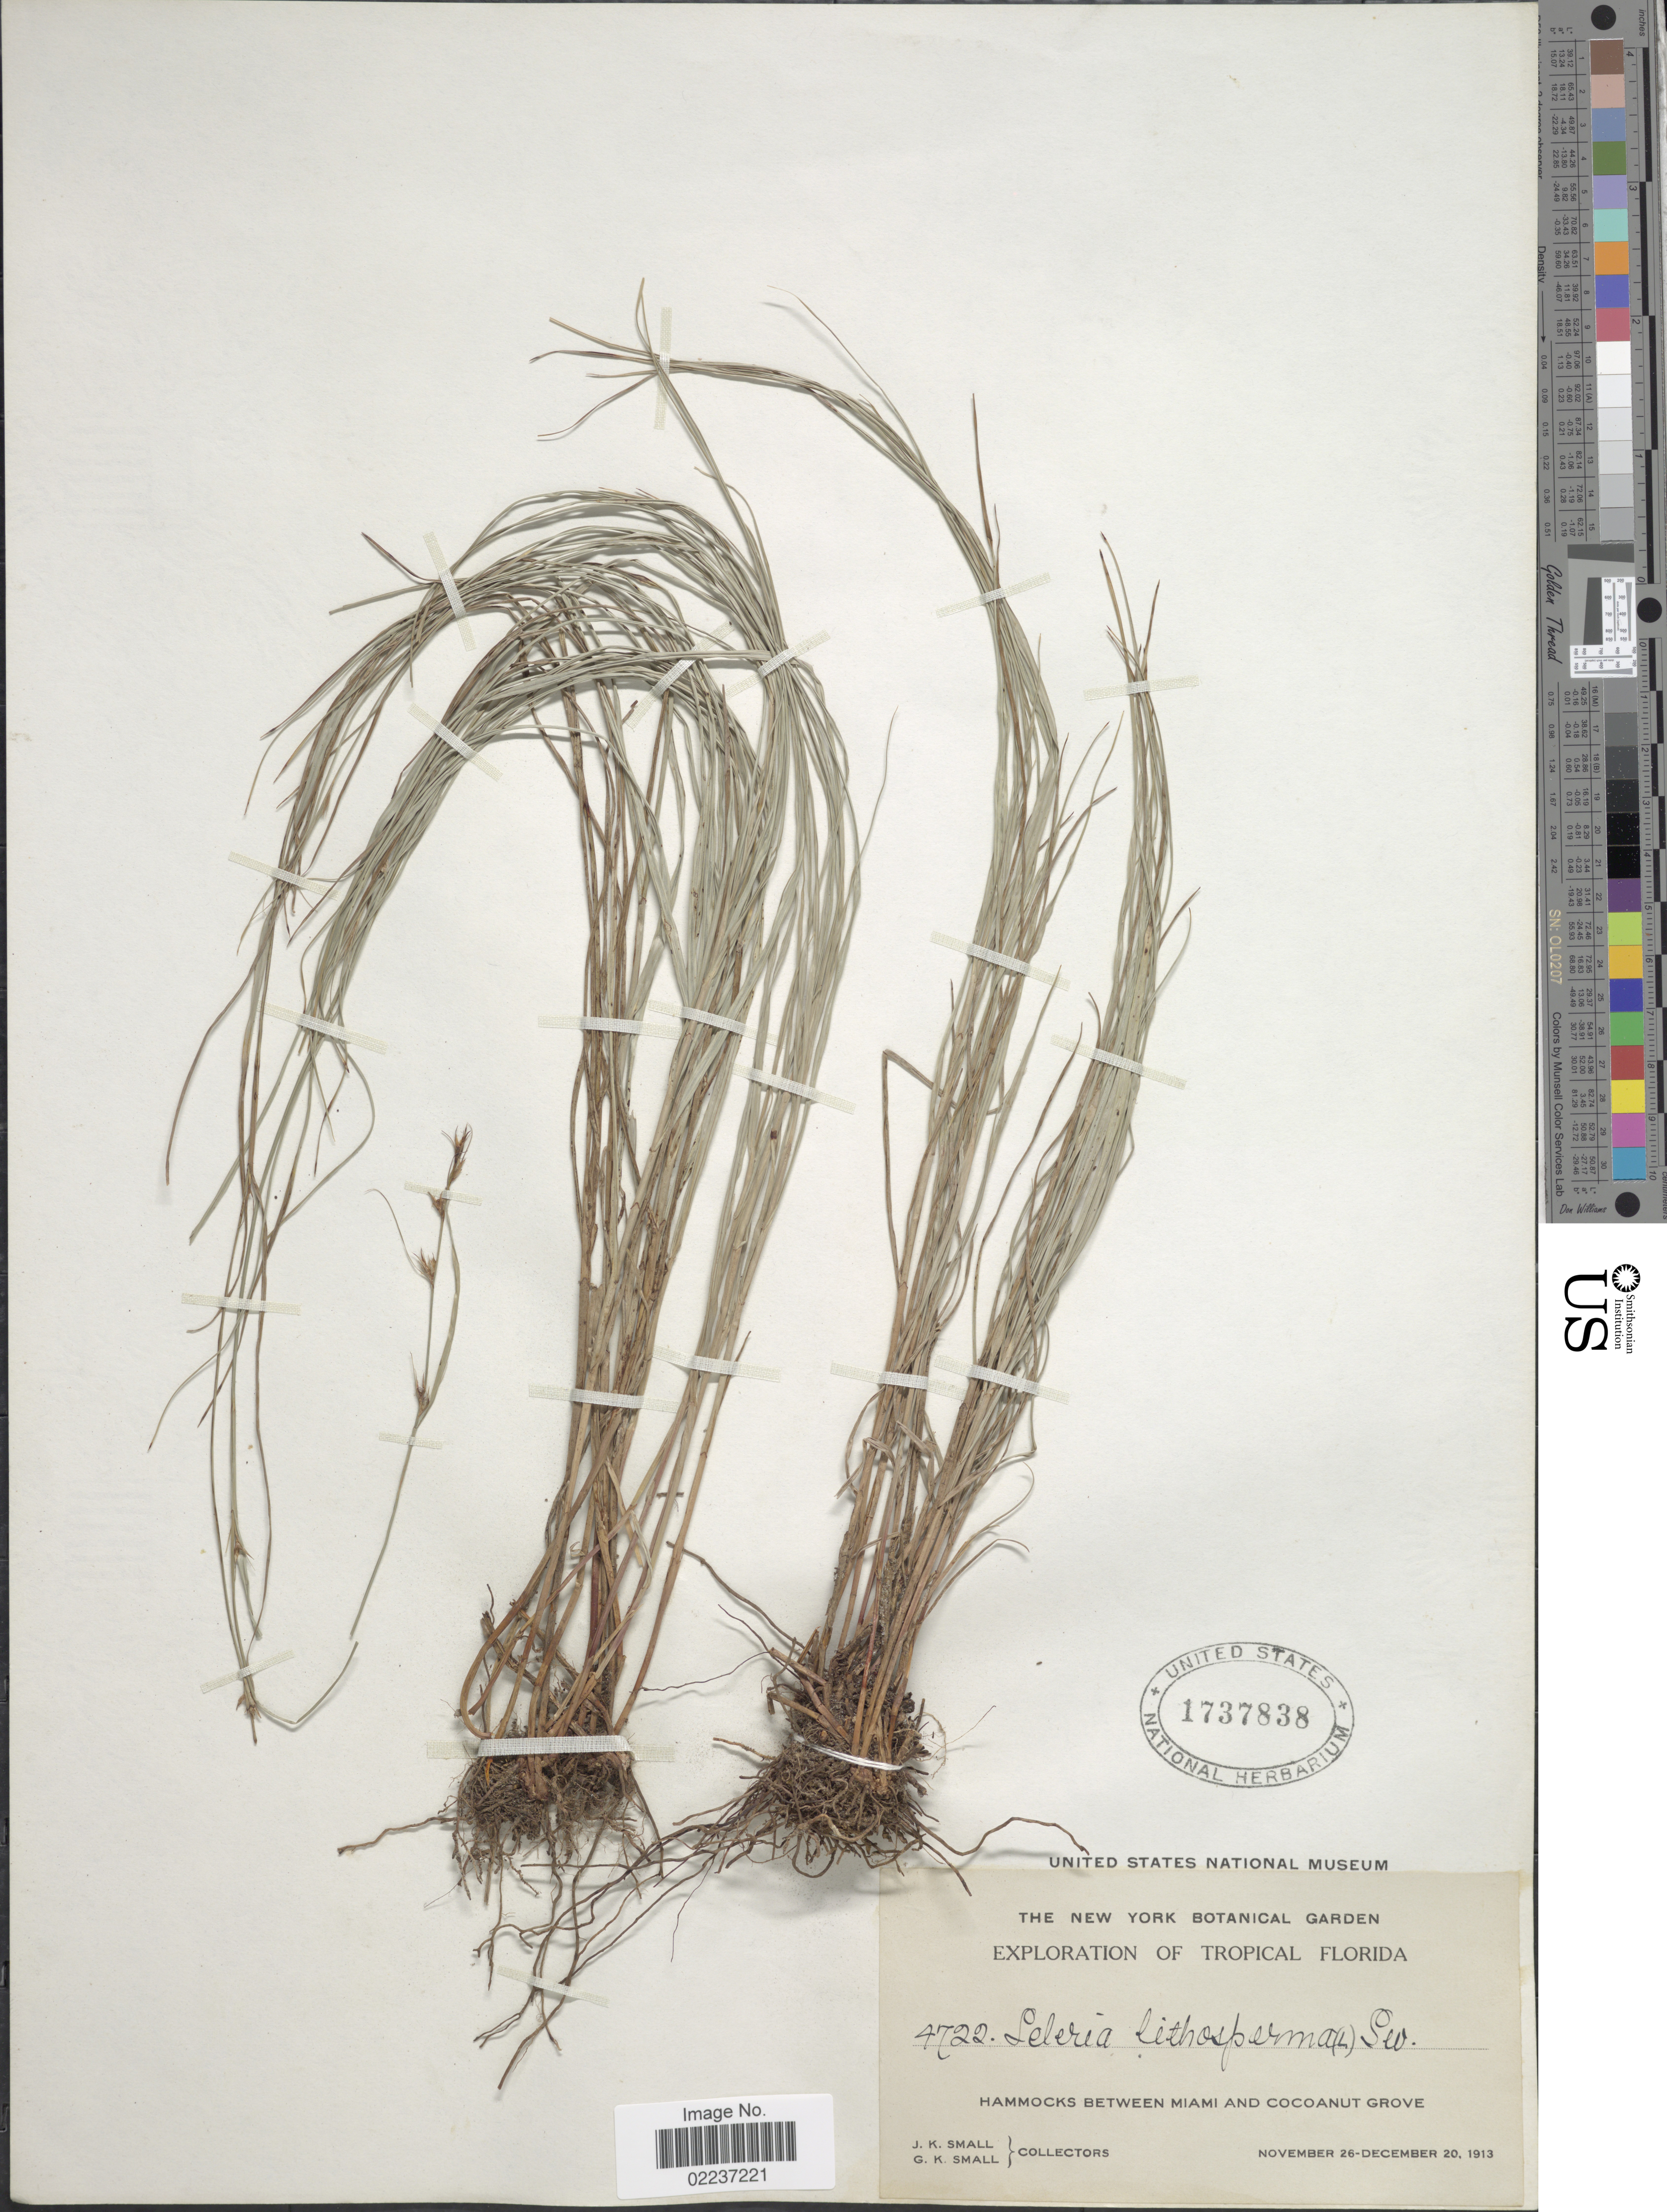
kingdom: Plantae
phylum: Tracheophyta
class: Liliopsida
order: Poales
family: Cyperaceae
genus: Scleria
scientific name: Scleria lithosperma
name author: (L.) Sw.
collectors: J. K. Small & G. K. Small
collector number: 4722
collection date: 1913-11-26/1913-12-20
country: United States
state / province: Florida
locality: Hammocks between Miami and Cocoanut Grove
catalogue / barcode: US 1737838